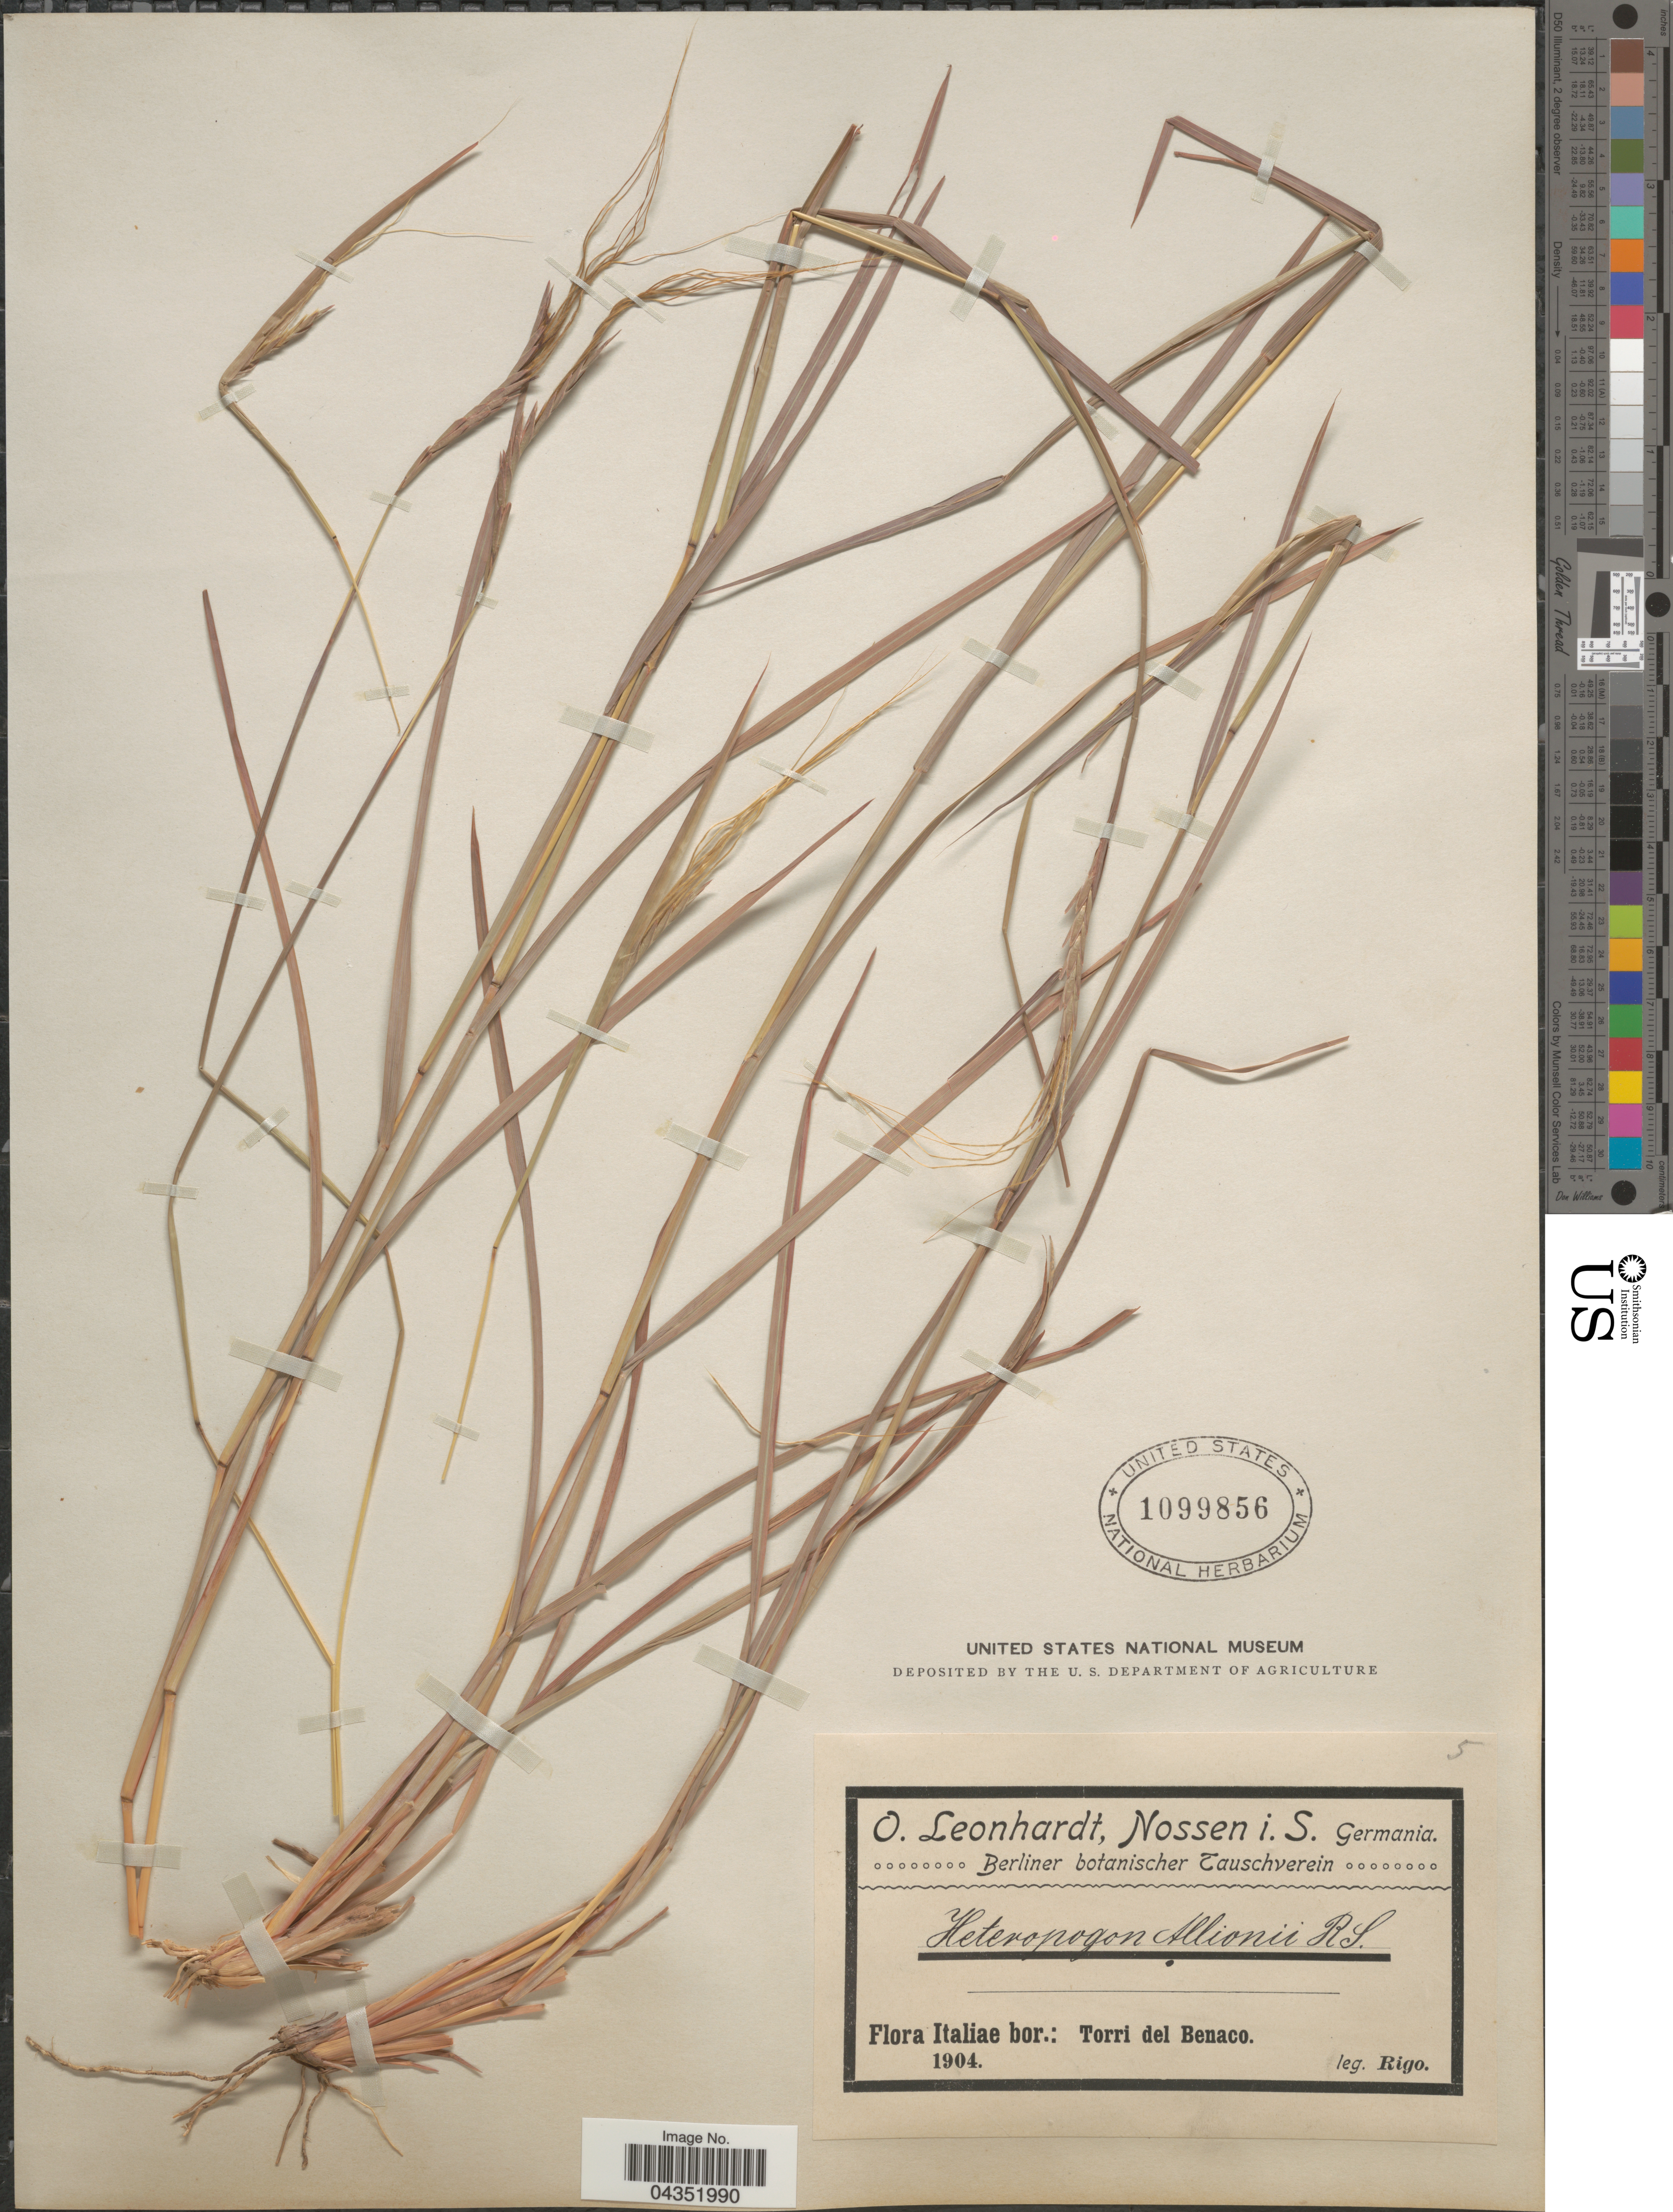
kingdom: Plantae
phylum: Tracheophyta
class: Liliopsida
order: Poales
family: Poaceae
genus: Heteropogon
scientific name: Heteropogon contortus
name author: (L.) P. Beauv. ex Roem. & Schult.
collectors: -- Rigo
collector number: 5?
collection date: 1904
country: Italy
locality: Italiae bor.: Torri del Benaco.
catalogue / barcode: US 1099856